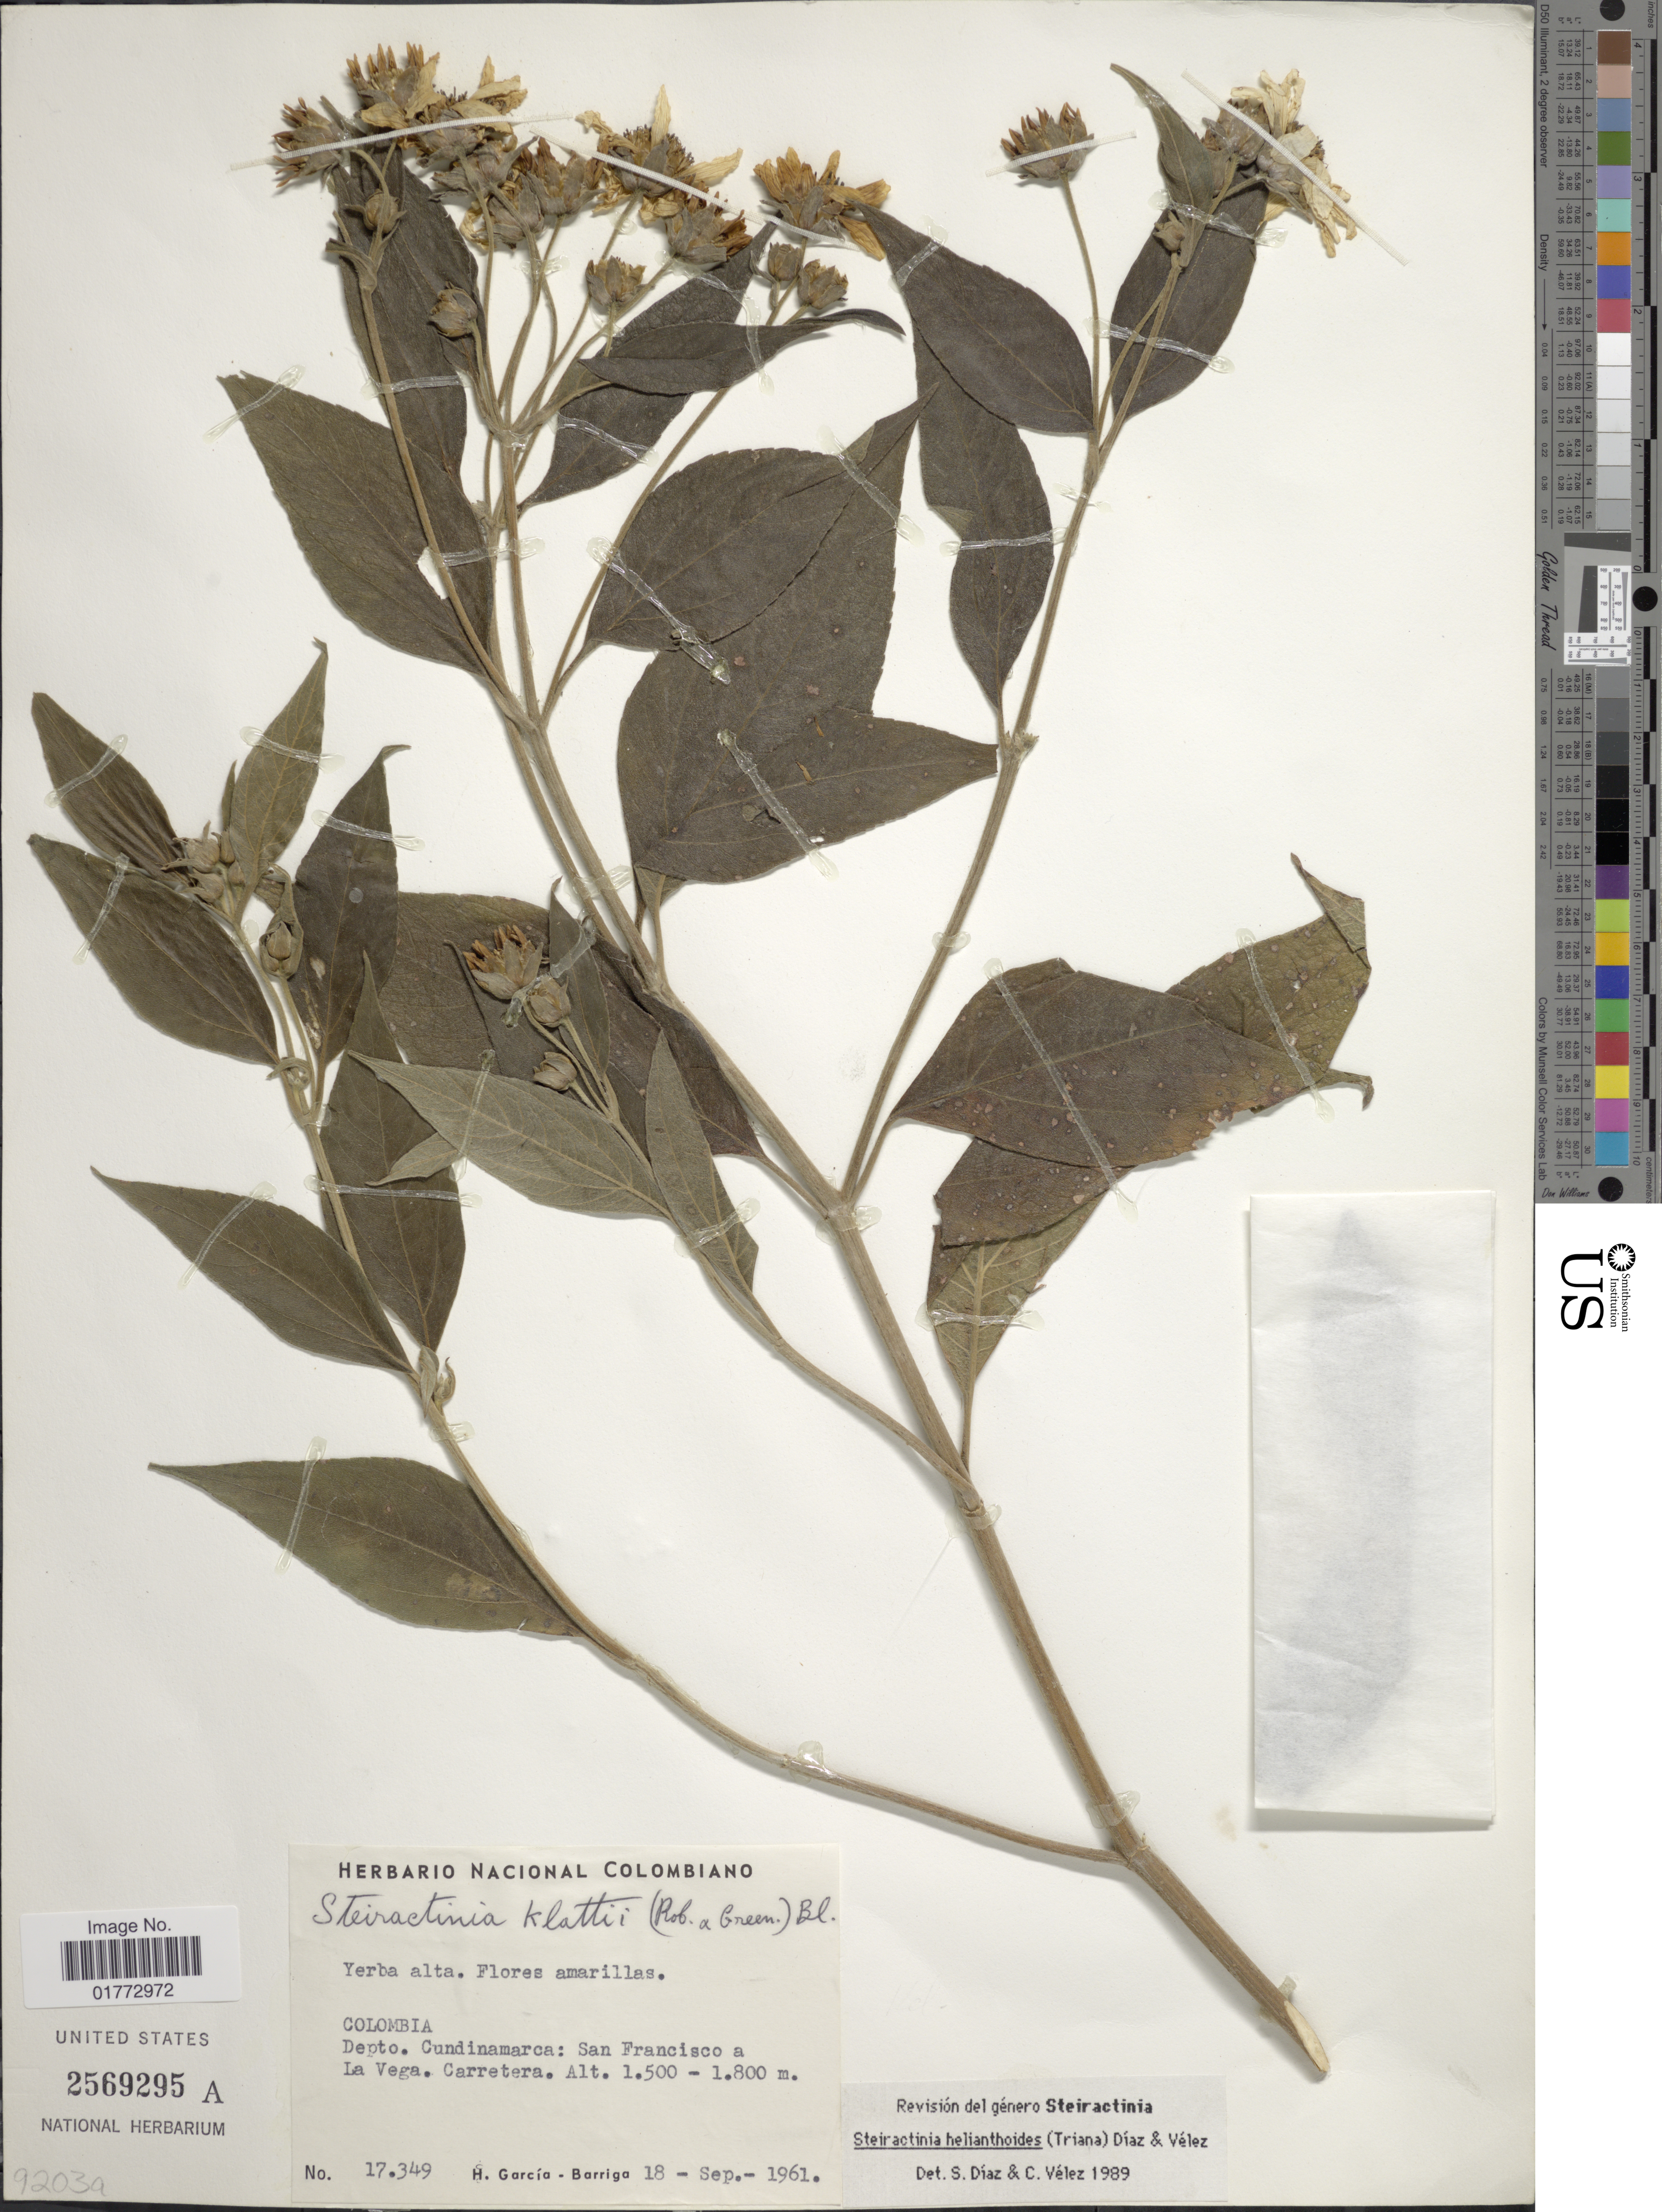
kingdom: Plantae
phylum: Tracheophyta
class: Magnoliopsida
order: Asterales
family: Asteraceae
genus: Steiractinia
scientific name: Steiractinia helianthoides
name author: (Triana) S. Díaz & Vélez-Nauer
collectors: H. García Barriga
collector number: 17349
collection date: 1961-09-18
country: Colombia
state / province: Cundinamarca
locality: San Francisco a La Vega. Carretera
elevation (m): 1500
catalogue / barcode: US 2569295A